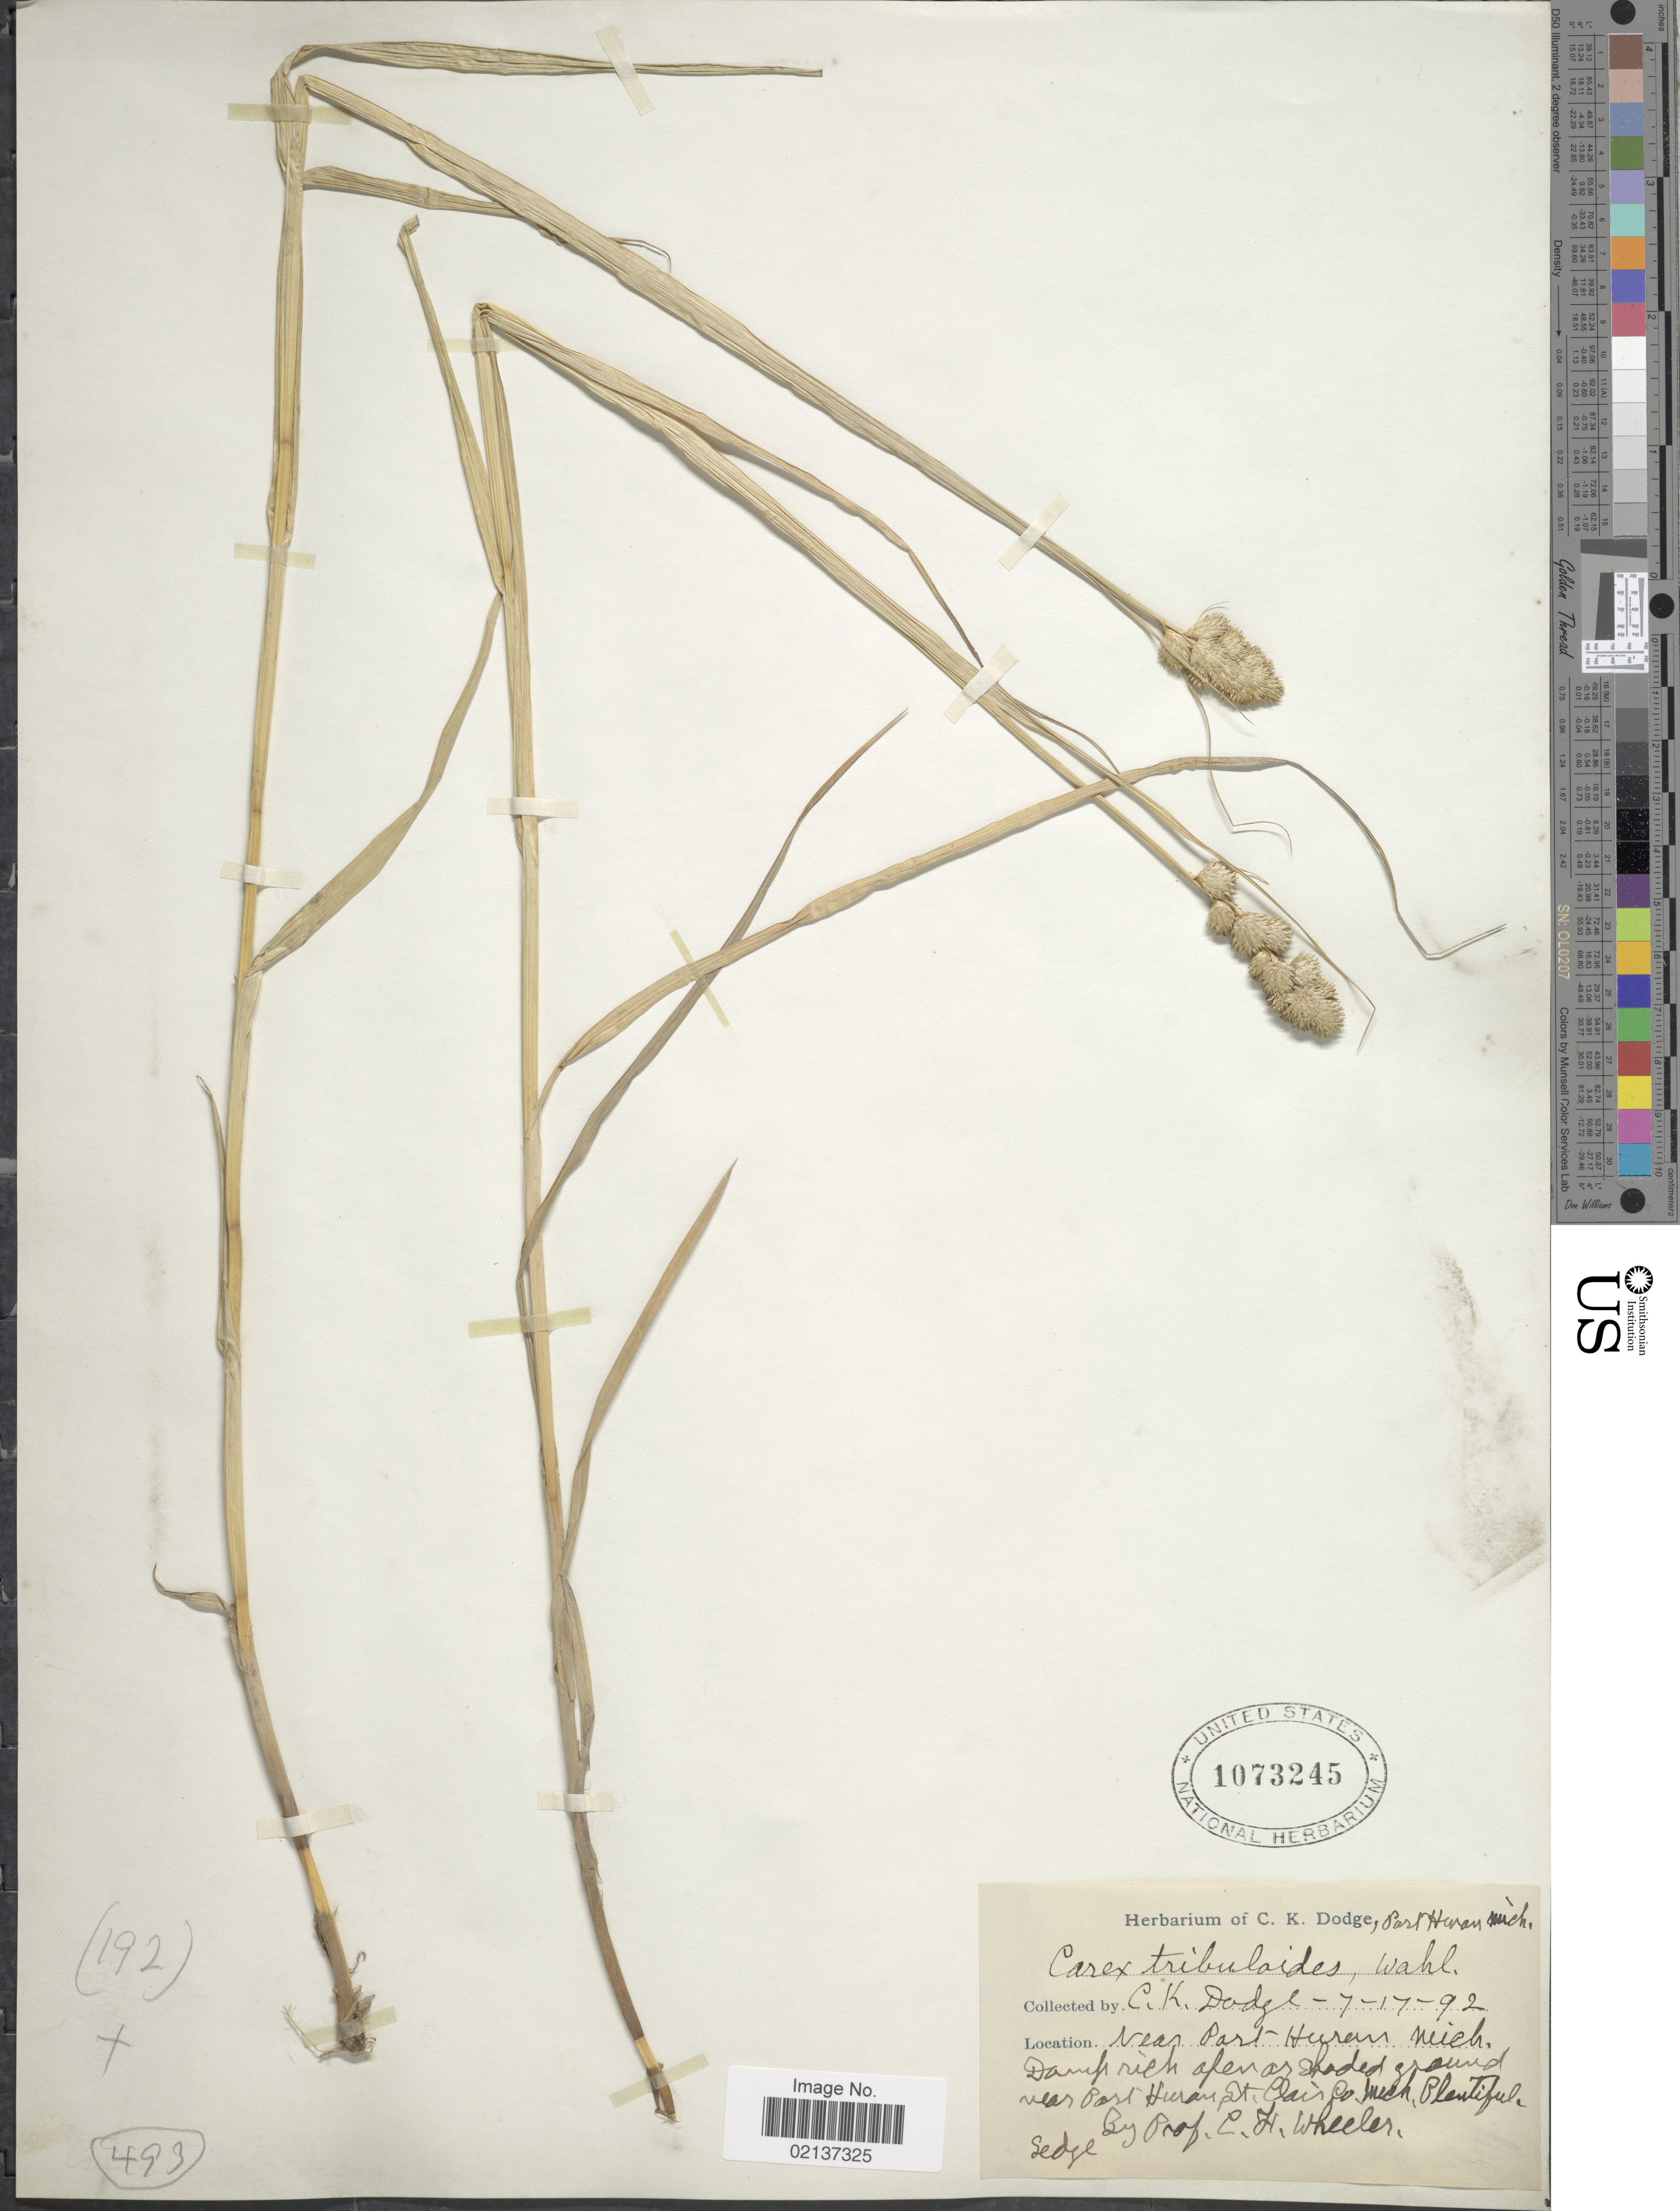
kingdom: Plantae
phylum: Tracheophyta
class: Liliopsida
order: Poales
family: Cyperaceae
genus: Carex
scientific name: Carex bebbii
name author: (L.H. Bailey) Olney ex Fernald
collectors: C. K. Dodge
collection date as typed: Transcribed d/m/y: 17/7/92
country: United States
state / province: Michigan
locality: Port Huron, Mich., near Port Huron, St. Clair Co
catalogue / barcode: US 1073245